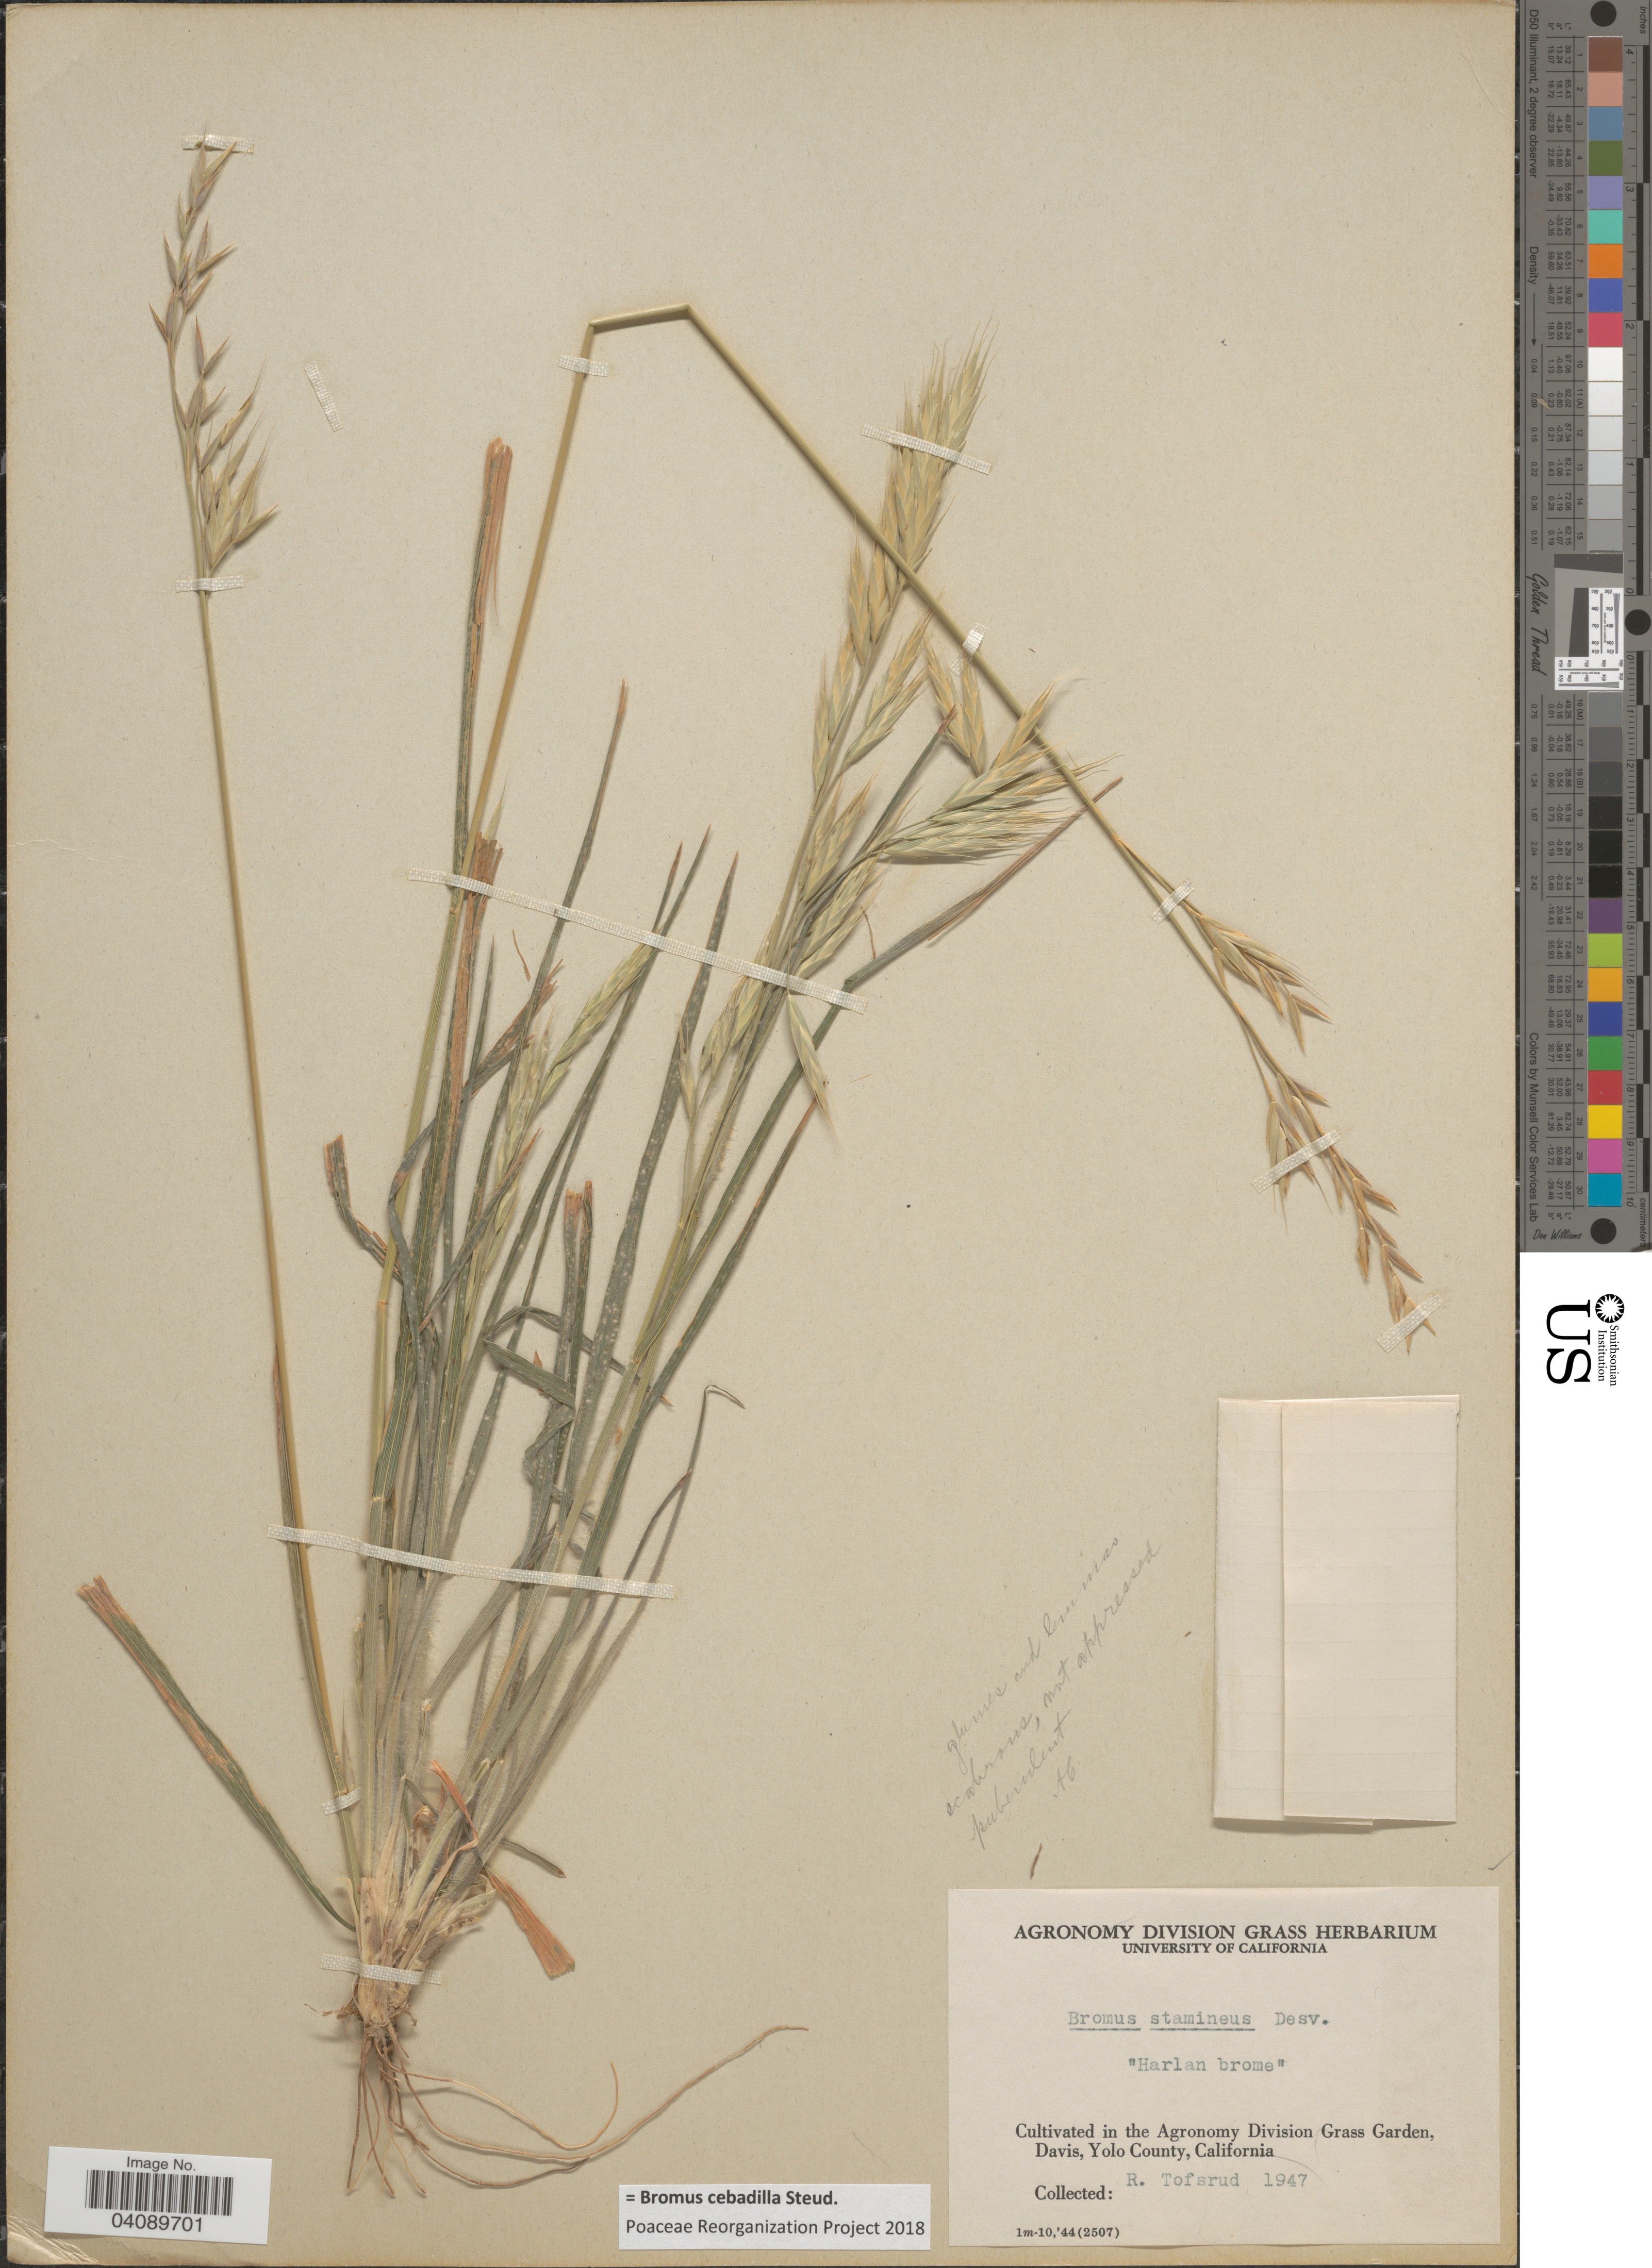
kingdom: Plantae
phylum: Tracheophyta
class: Liliopsida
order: Poales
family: Poaceae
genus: Bromus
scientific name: Bromus cebadilla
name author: Steud.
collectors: R. Tofsrud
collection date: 1947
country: United States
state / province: California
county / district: Yolo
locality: Cultivated in the Agronomy Division Grass Garden, Davis, Yolo County.